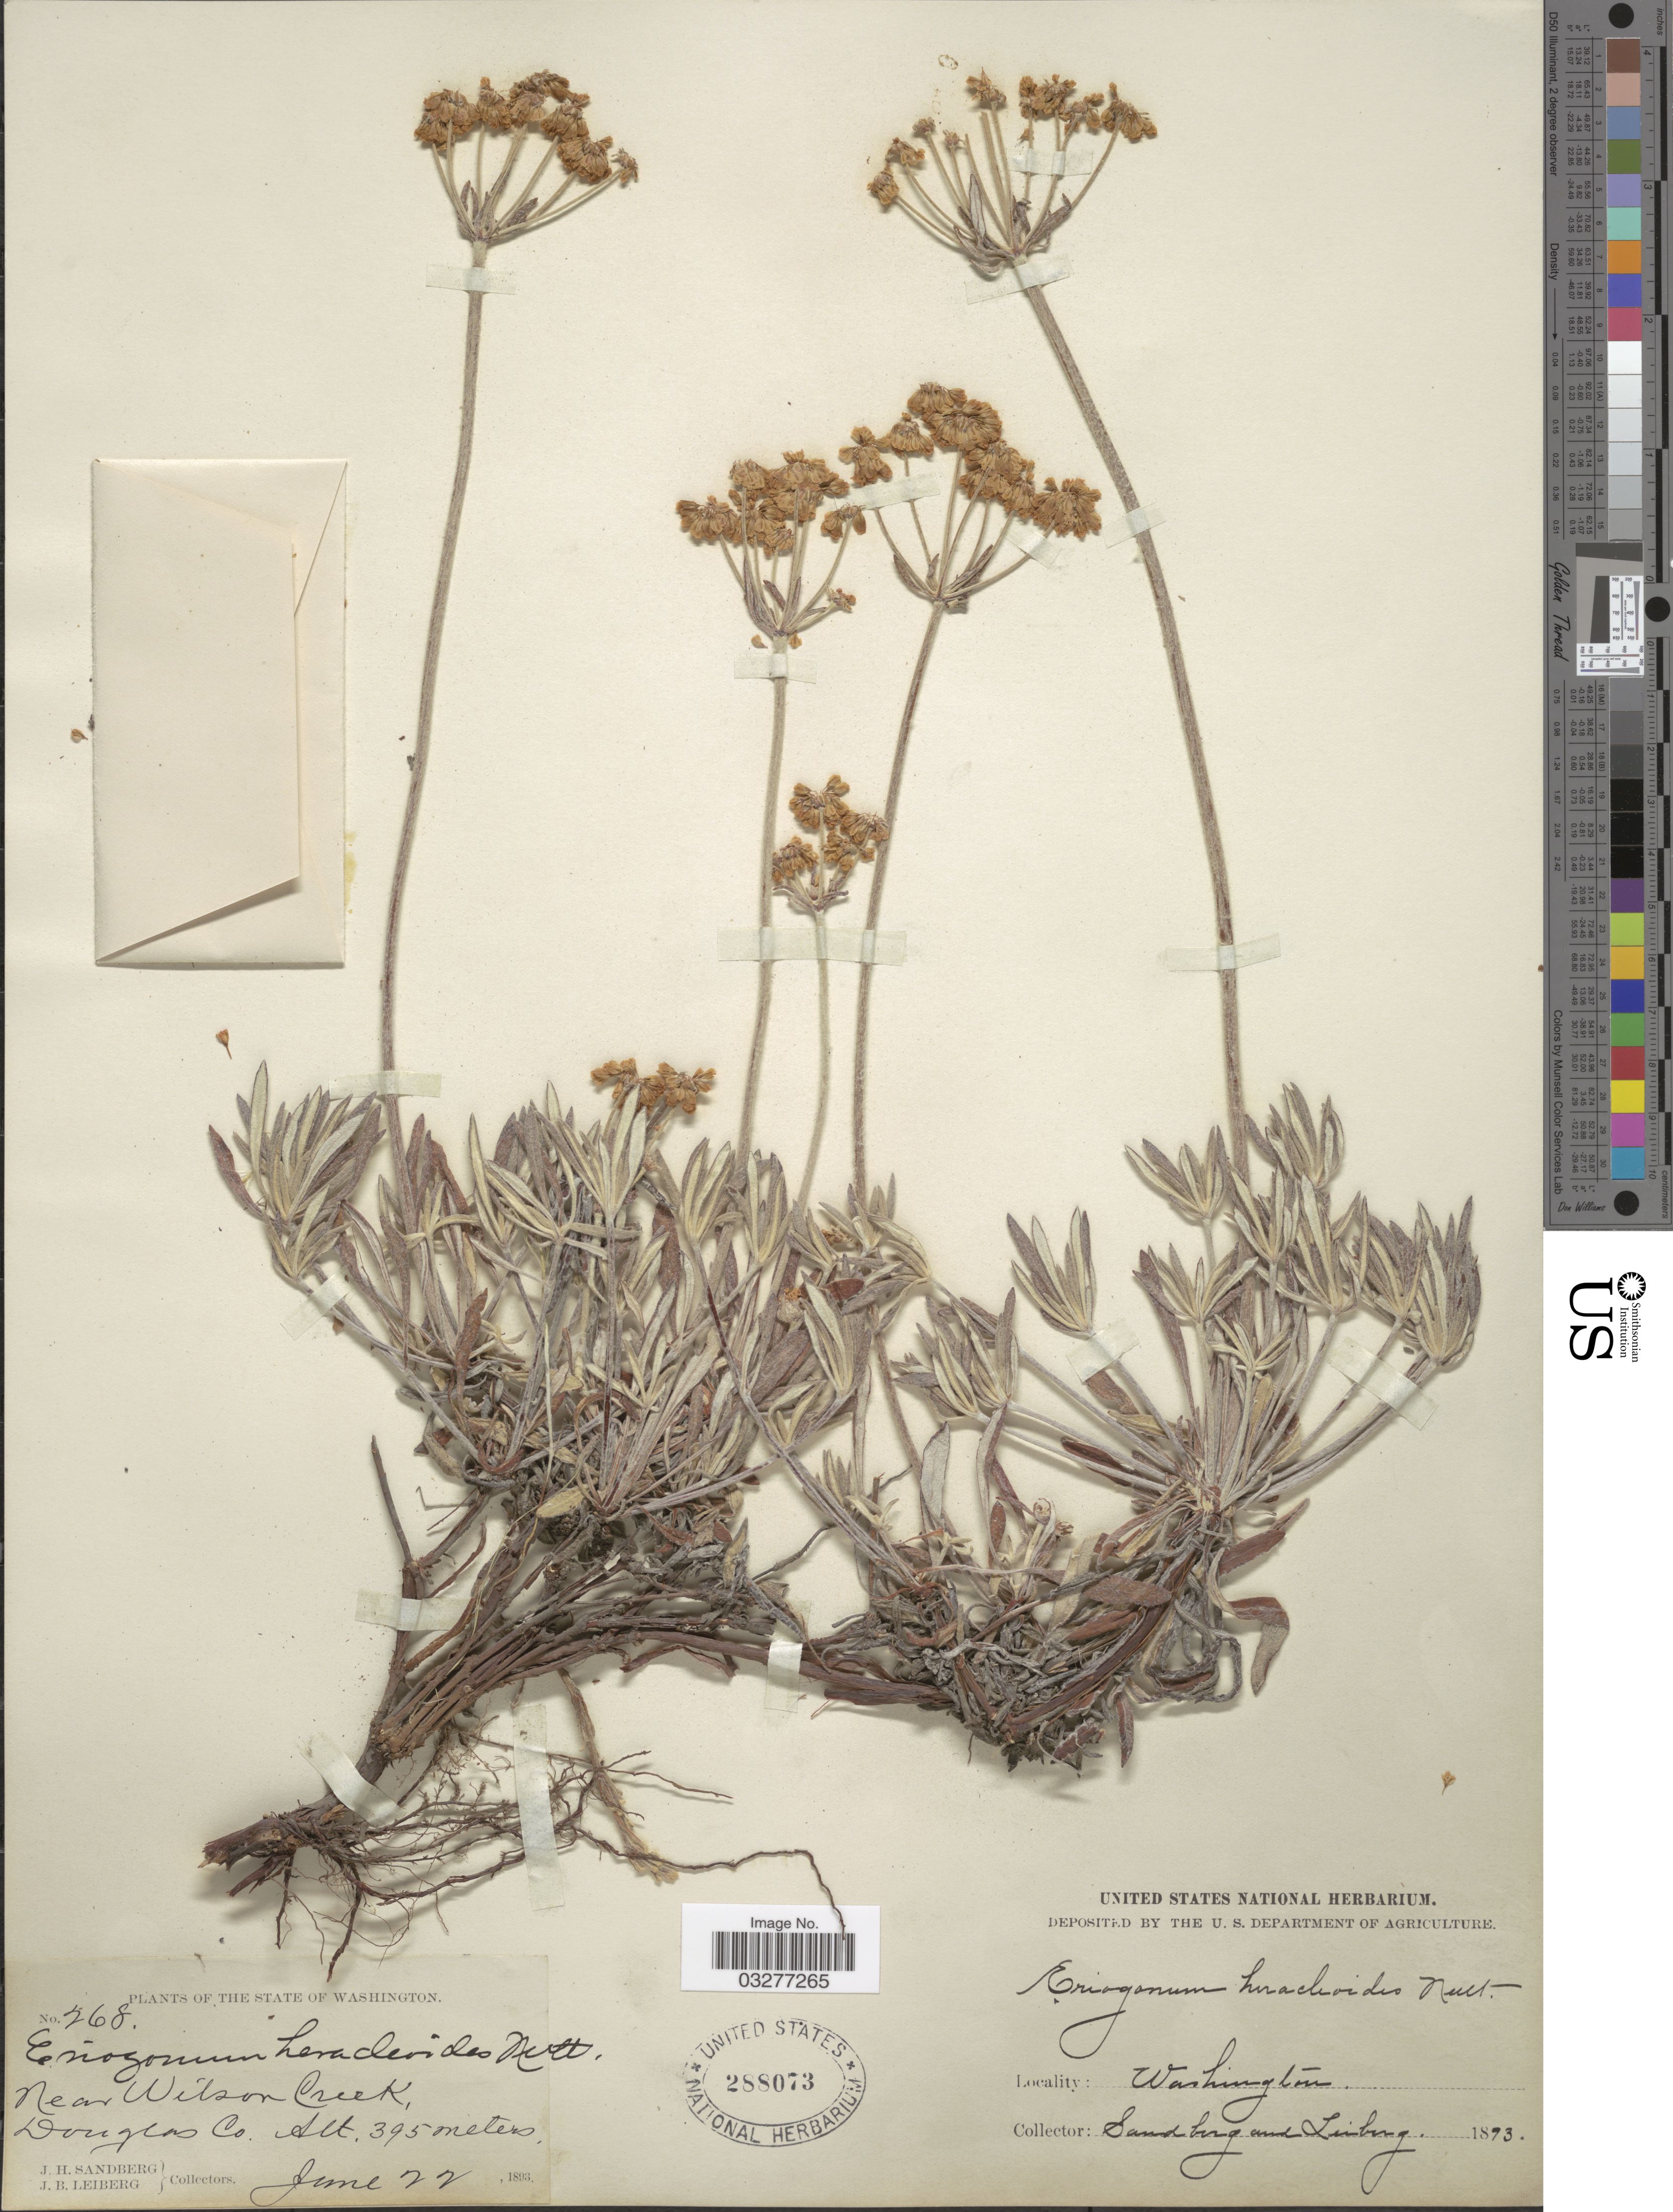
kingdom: Plantae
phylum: Tracheophyta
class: Magnoliopsida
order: Caryophyllales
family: Polygonaceae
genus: Eriogonum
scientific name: Eriogonum heracleoides var. leucophaeum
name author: Reveal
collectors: J. H. Sandberg & J. B. Leiberg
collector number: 268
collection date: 1893-06-22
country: United States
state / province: Washington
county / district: Douglas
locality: Near Wilson Creek, Douglas Co.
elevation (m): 395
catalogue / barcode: US 288073